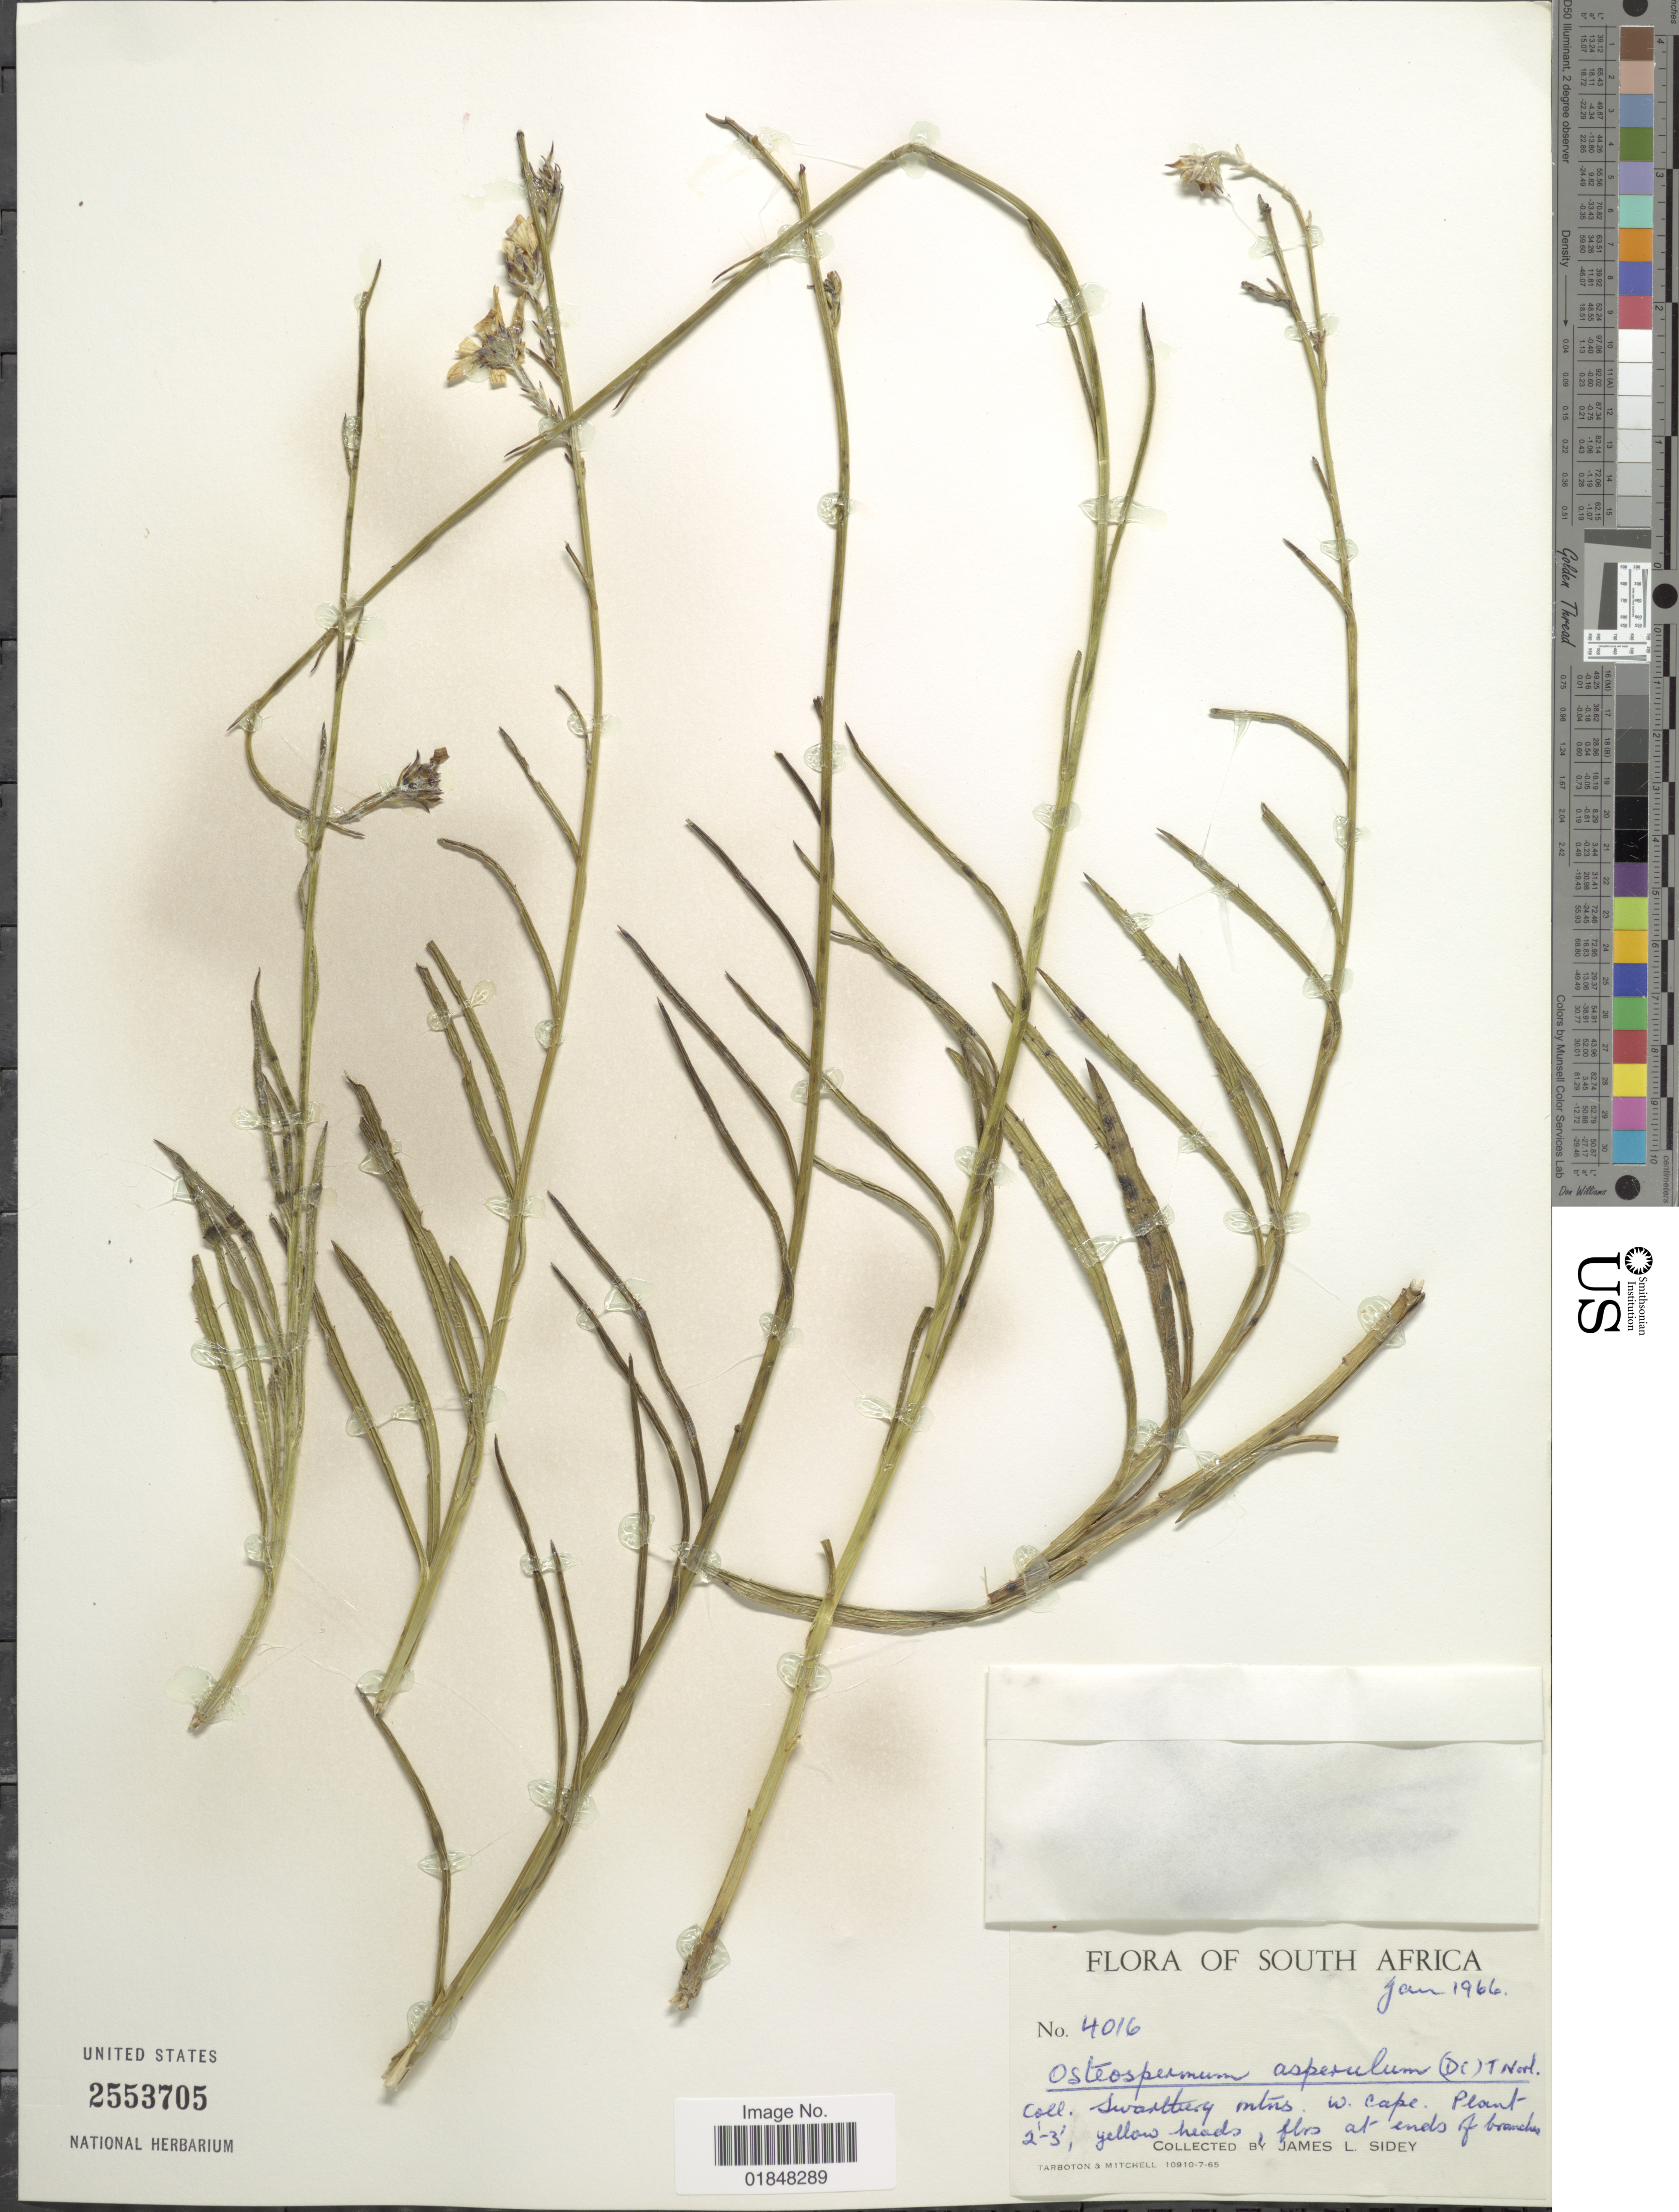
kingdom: Plantae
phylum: Tracheophyta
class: Magnoliopsida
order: Asterales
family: Asteraceae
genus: Osteospermum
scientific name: Osteospermum asperulum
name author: (DC.) Norl.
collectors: J. L. Sidey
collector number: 4016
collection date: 1966-01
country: South Africa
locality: Swartberg mtns. W. Cape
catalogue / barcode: US 2553705